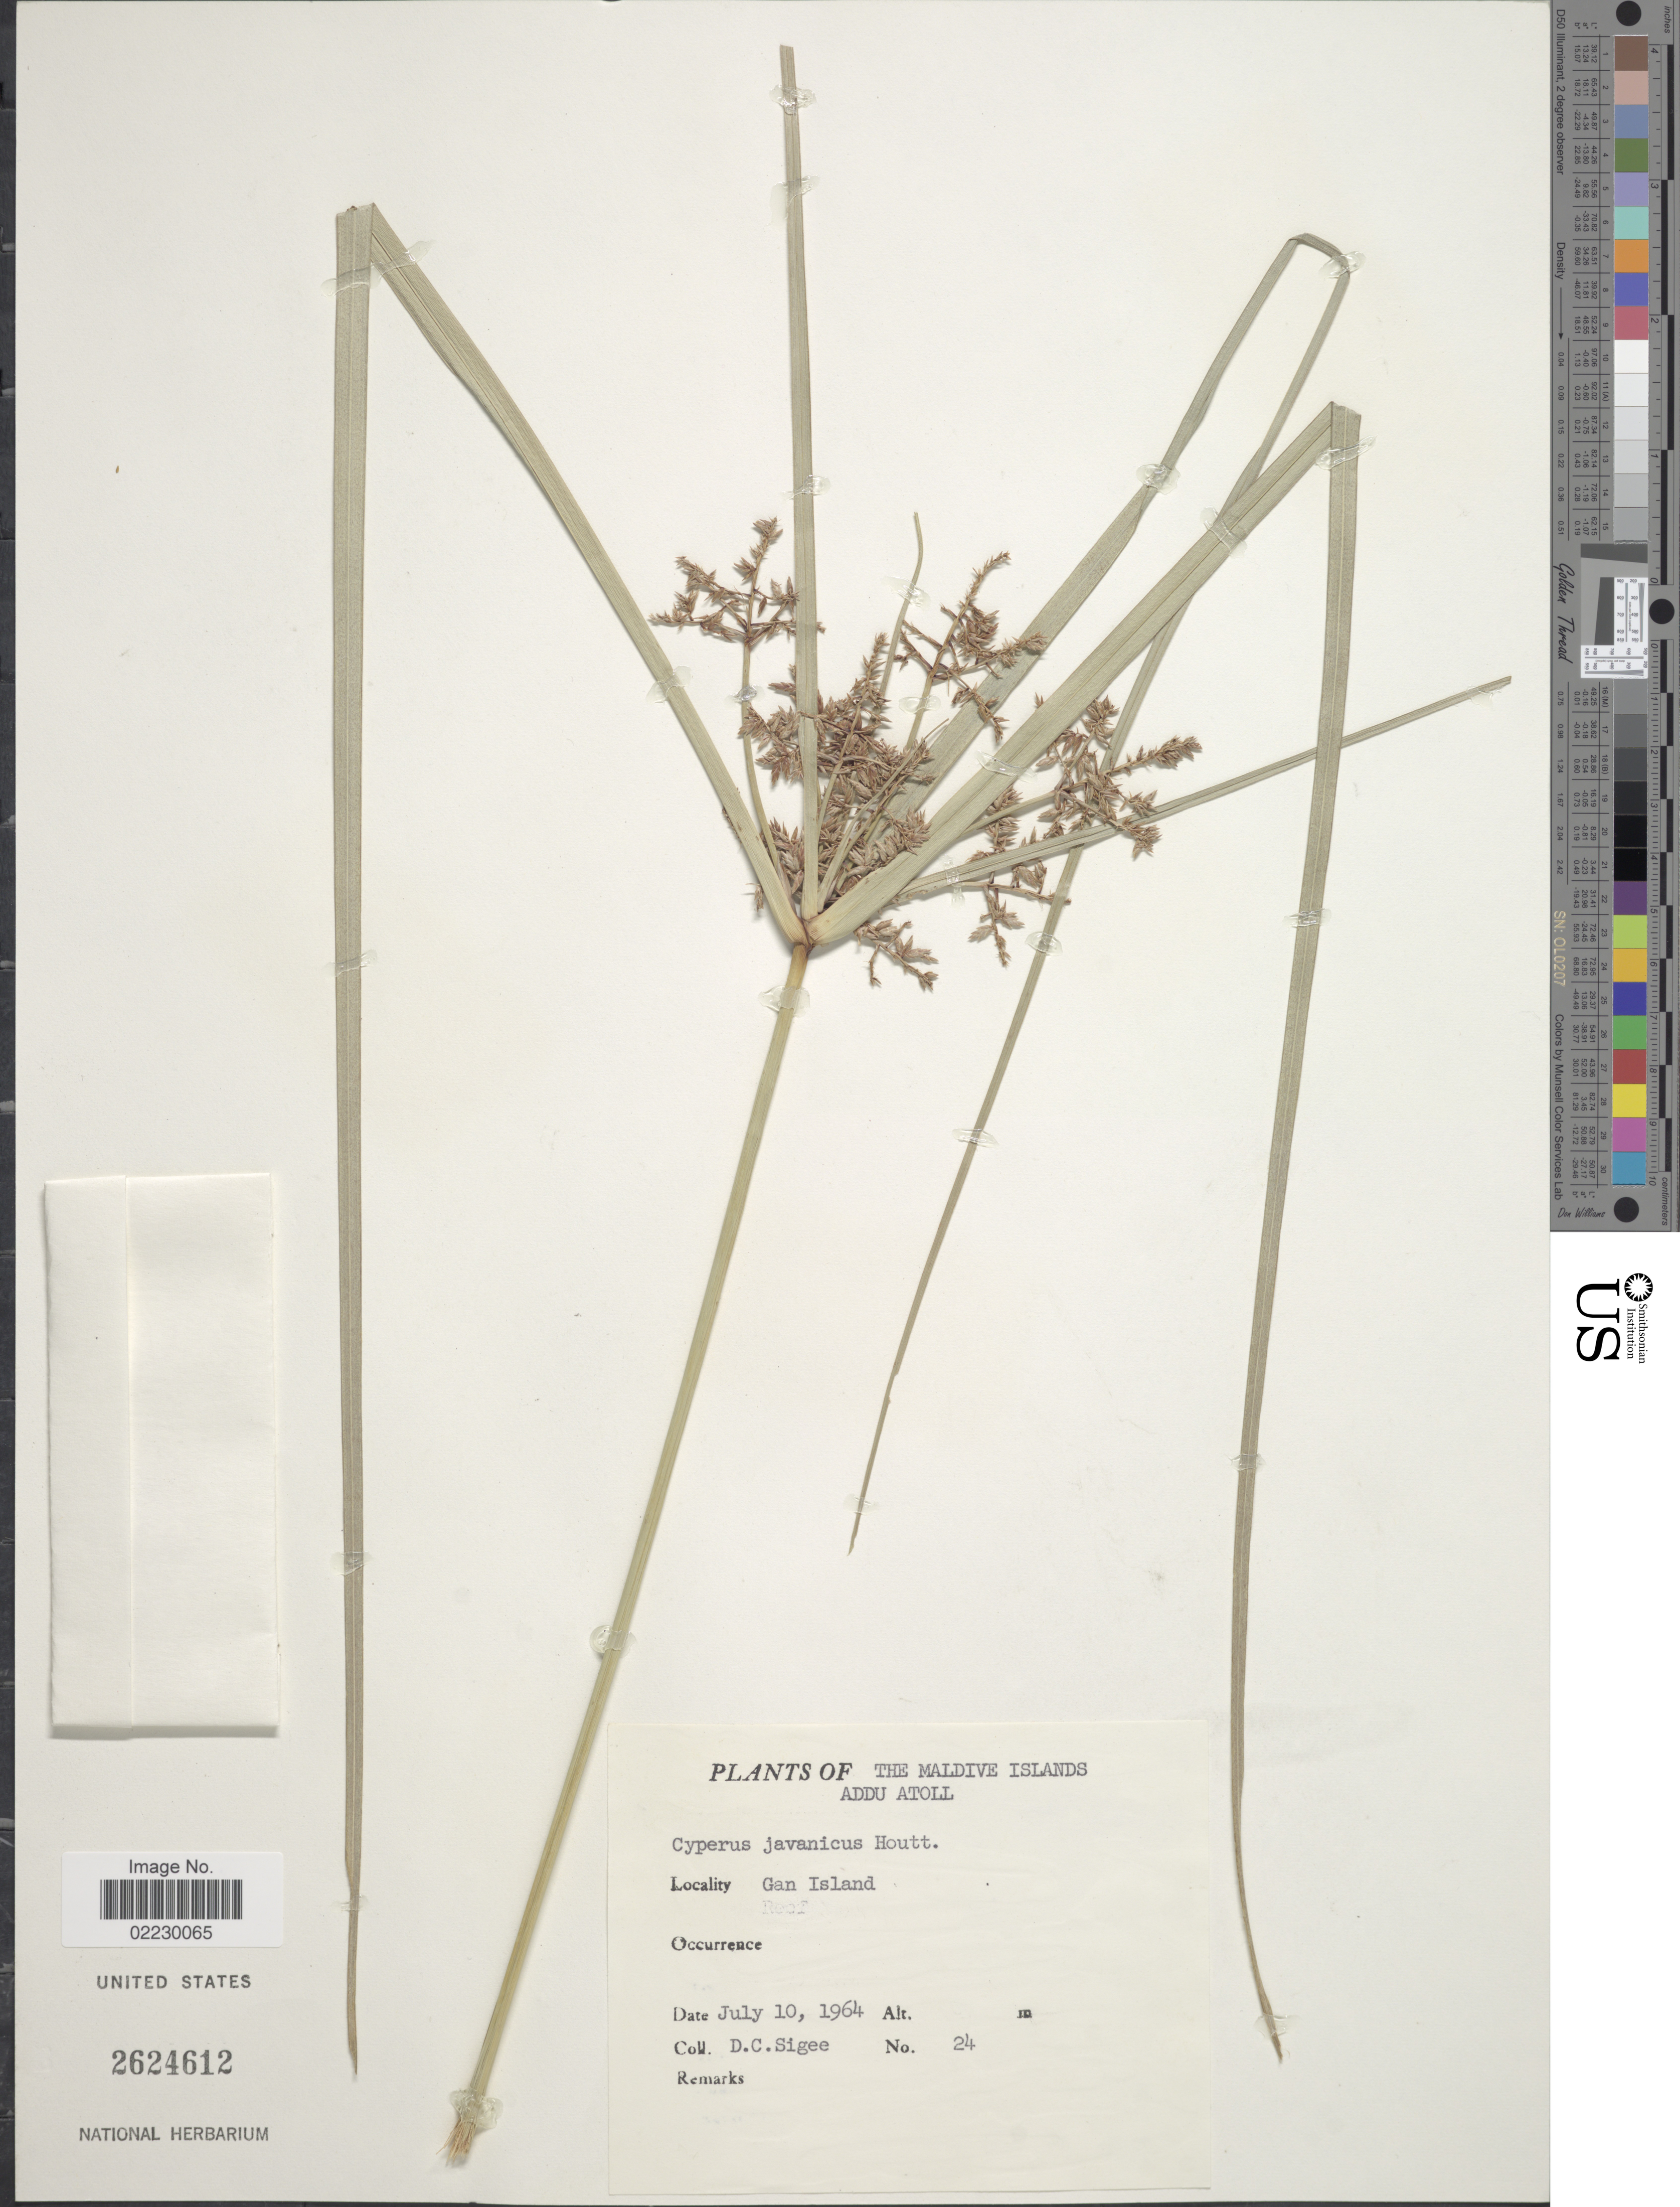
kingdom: Plantae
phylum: Tracheophyta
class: Liliopsida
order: Poales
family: Cyperaceae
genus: Cyperus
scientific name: Cyperus javanicus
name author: Houtt.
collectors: D. C. Sigee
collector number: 24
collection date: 1964-07-10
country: Maldive Islands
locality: Addu Atoll, Gan Island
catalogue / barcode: US 2624612